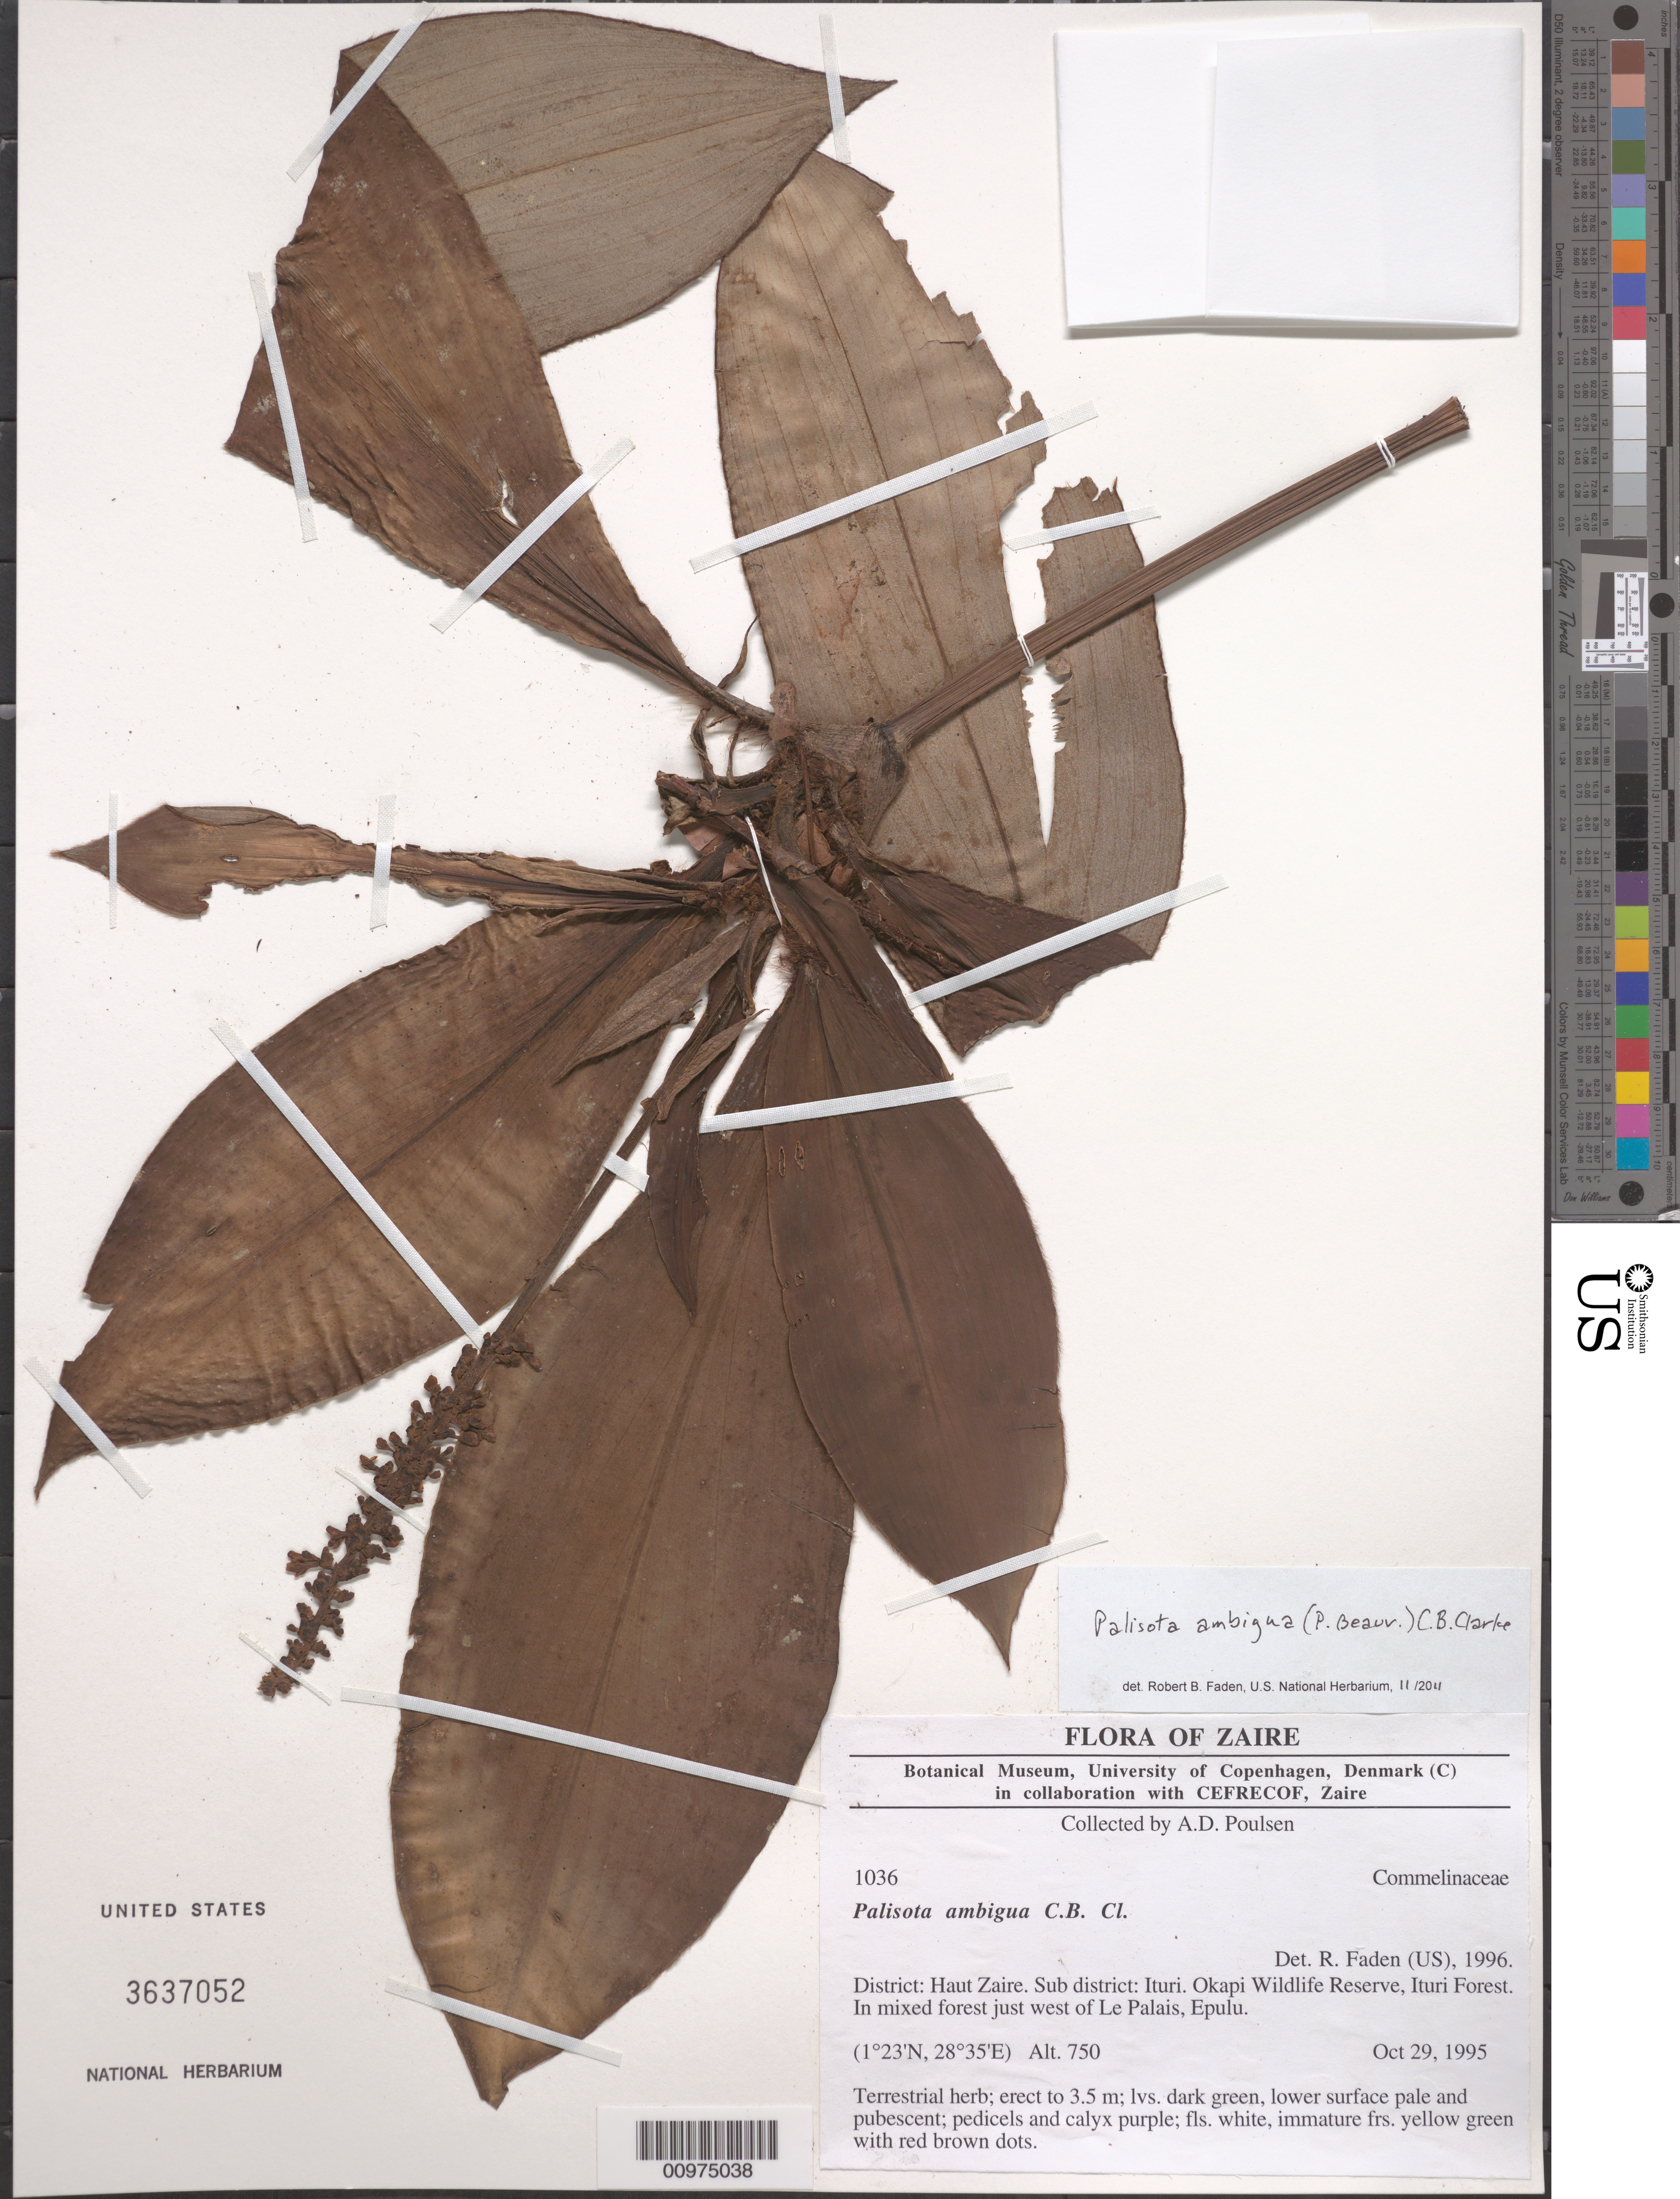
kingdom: Plantae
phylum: Tracheophyta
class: Liliopsida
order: Commelinales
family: Commelinaceae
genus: Palisota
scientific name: Palisota ambigua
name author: (P. Beauv.) C.B. Clarke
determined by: Faden, Robert B., (US), Smithsonian Institution - National Museum of Natural History (UNITED STATES)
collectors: A. Poulsen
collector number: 1036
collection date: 1995-10-29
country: Congo, Democratic Republic of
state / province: Nord-Kivu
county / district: Ituri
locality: Okapi Wildlife Reserve, Ituri Forest. In mixed forest just west of Le Palais, Epulu.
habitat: In mixed forest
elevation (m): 750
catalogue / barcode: US 3637052